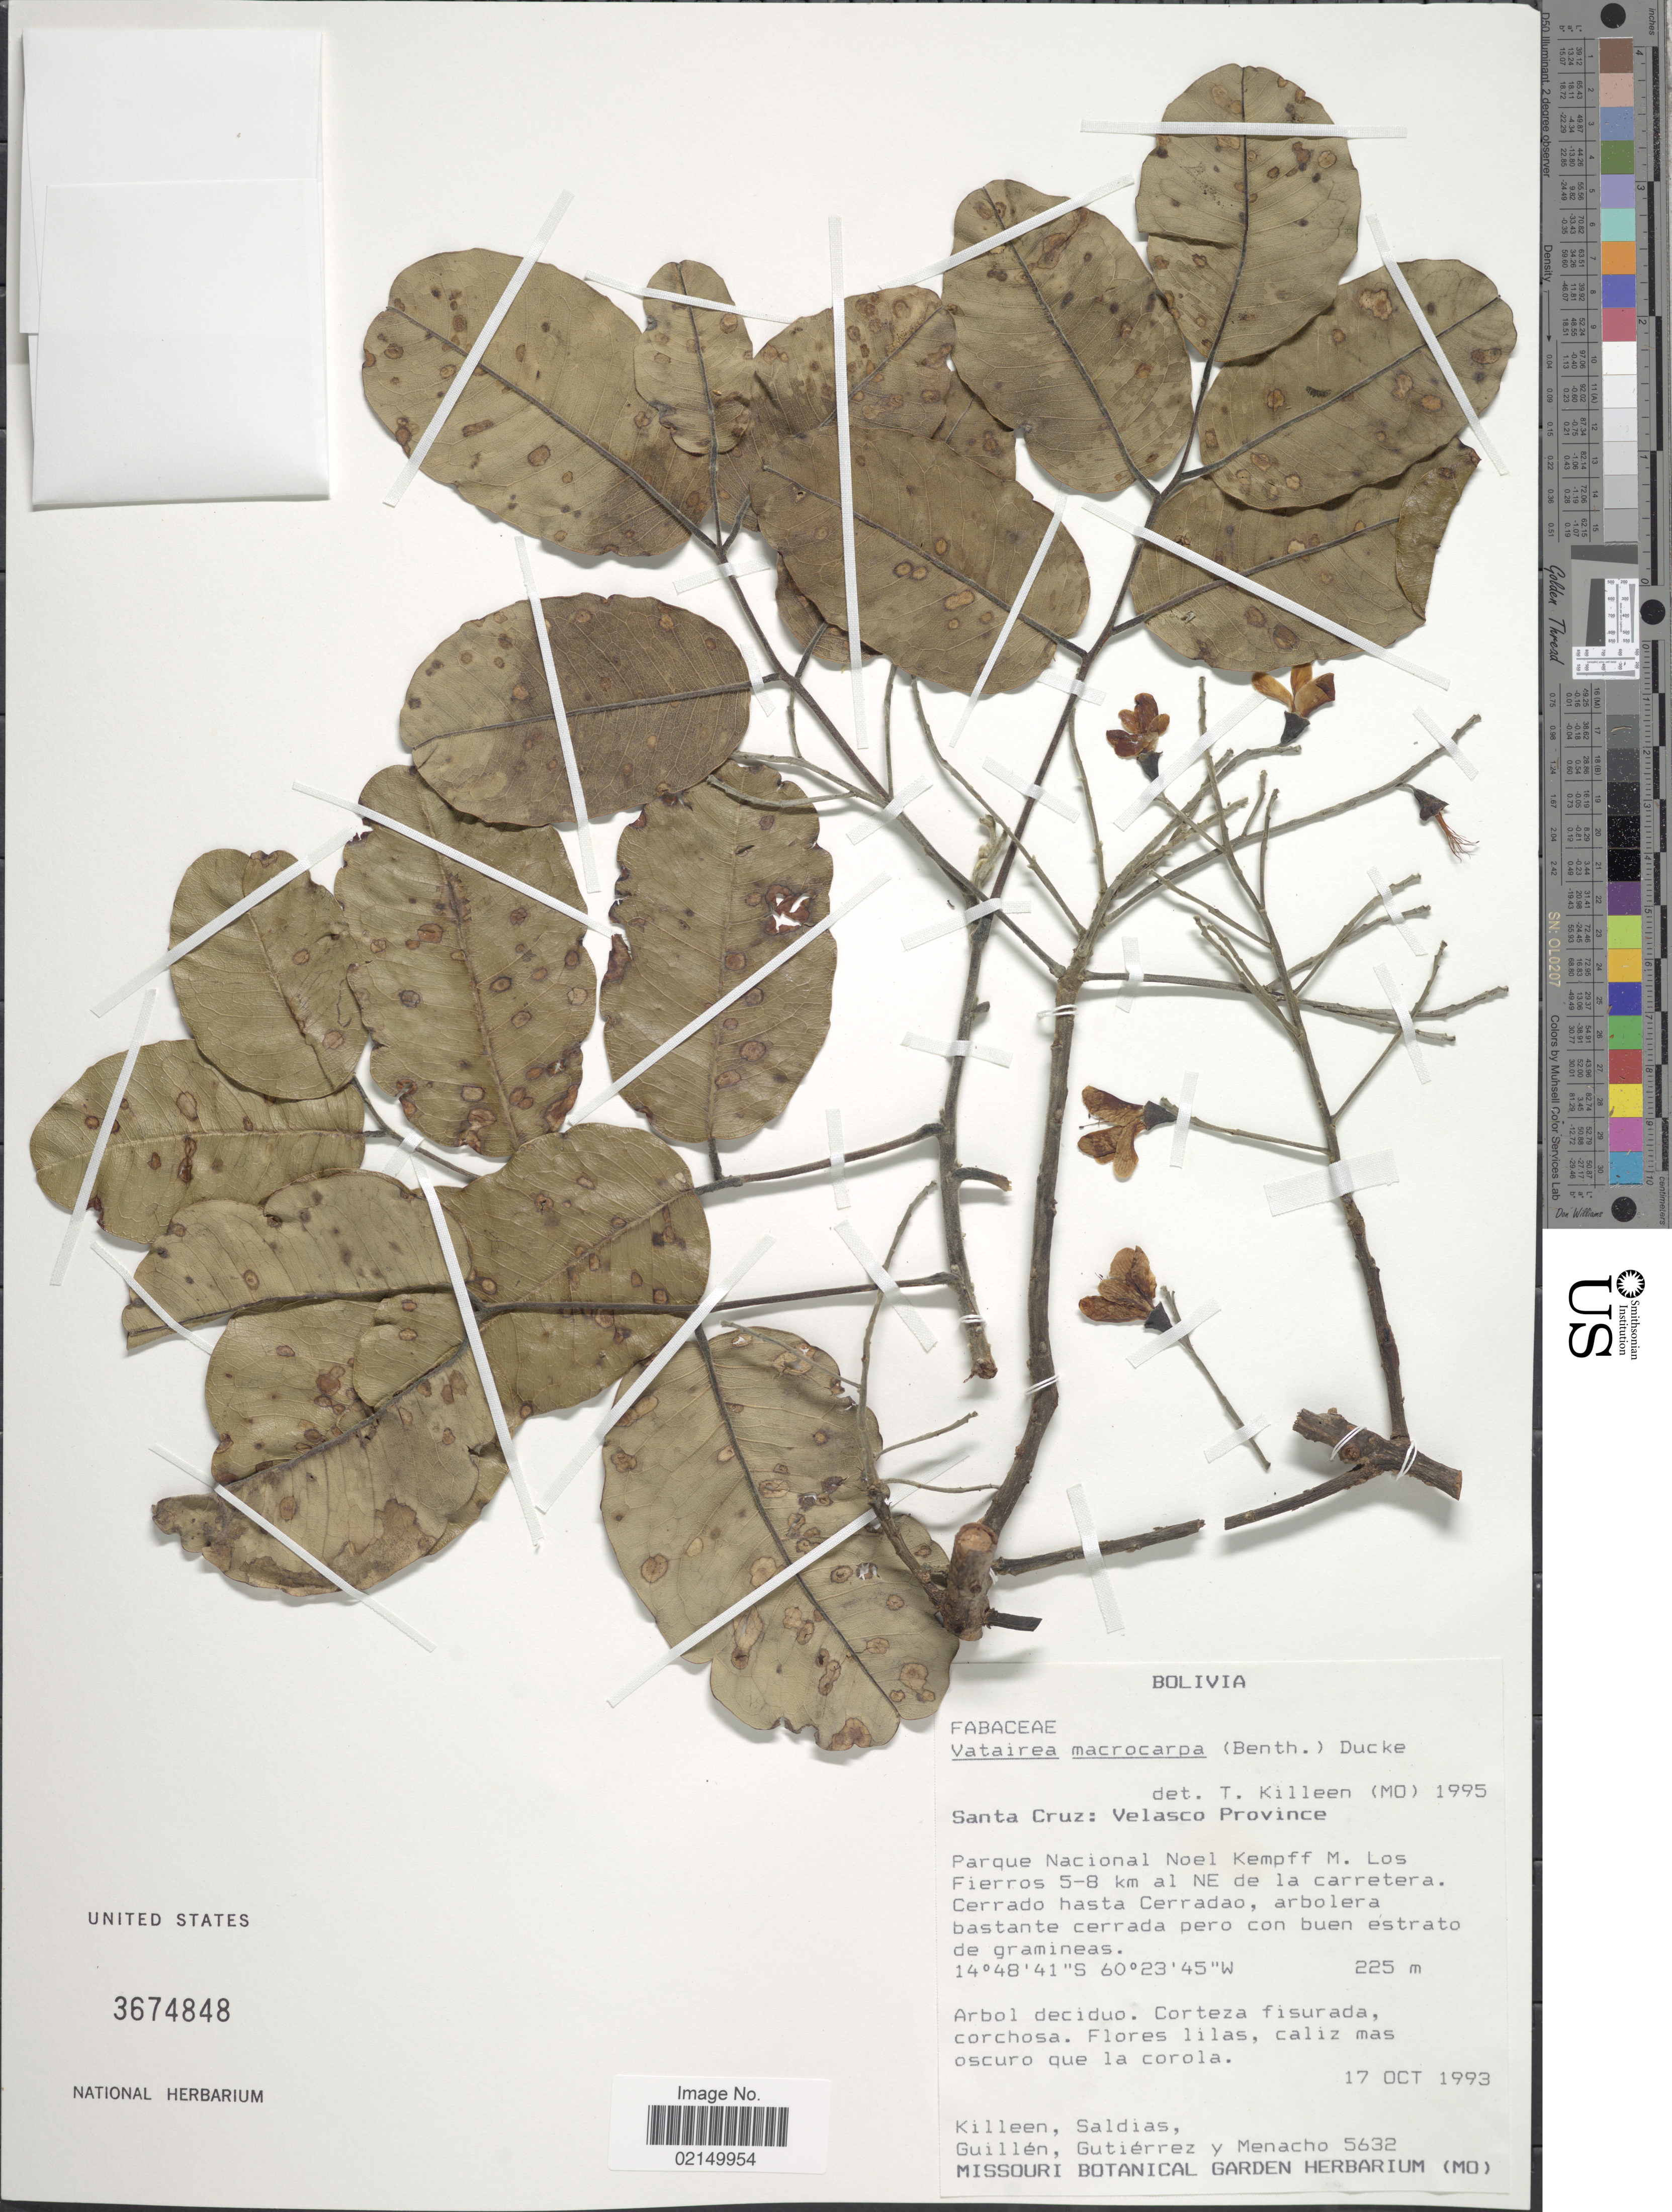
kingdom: Plantae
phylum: Tracheophyta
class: Magnoliopsida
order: Fabales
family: Fabaceae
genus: Vatairea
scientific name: Vatairea macrocarpa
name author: Ducke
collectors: Killeen, --, -. Saldias, -- Guillen, Gutiérrez, -- & Menacho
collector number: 5632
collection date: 1993-10-17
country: Bolivia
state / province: Santa Cruz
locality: Velasco Province, Parque Nacional Noel Kempff M. Los Fierros 5-8 km al NE de la carretera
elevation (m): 225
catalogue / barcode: US 3674848